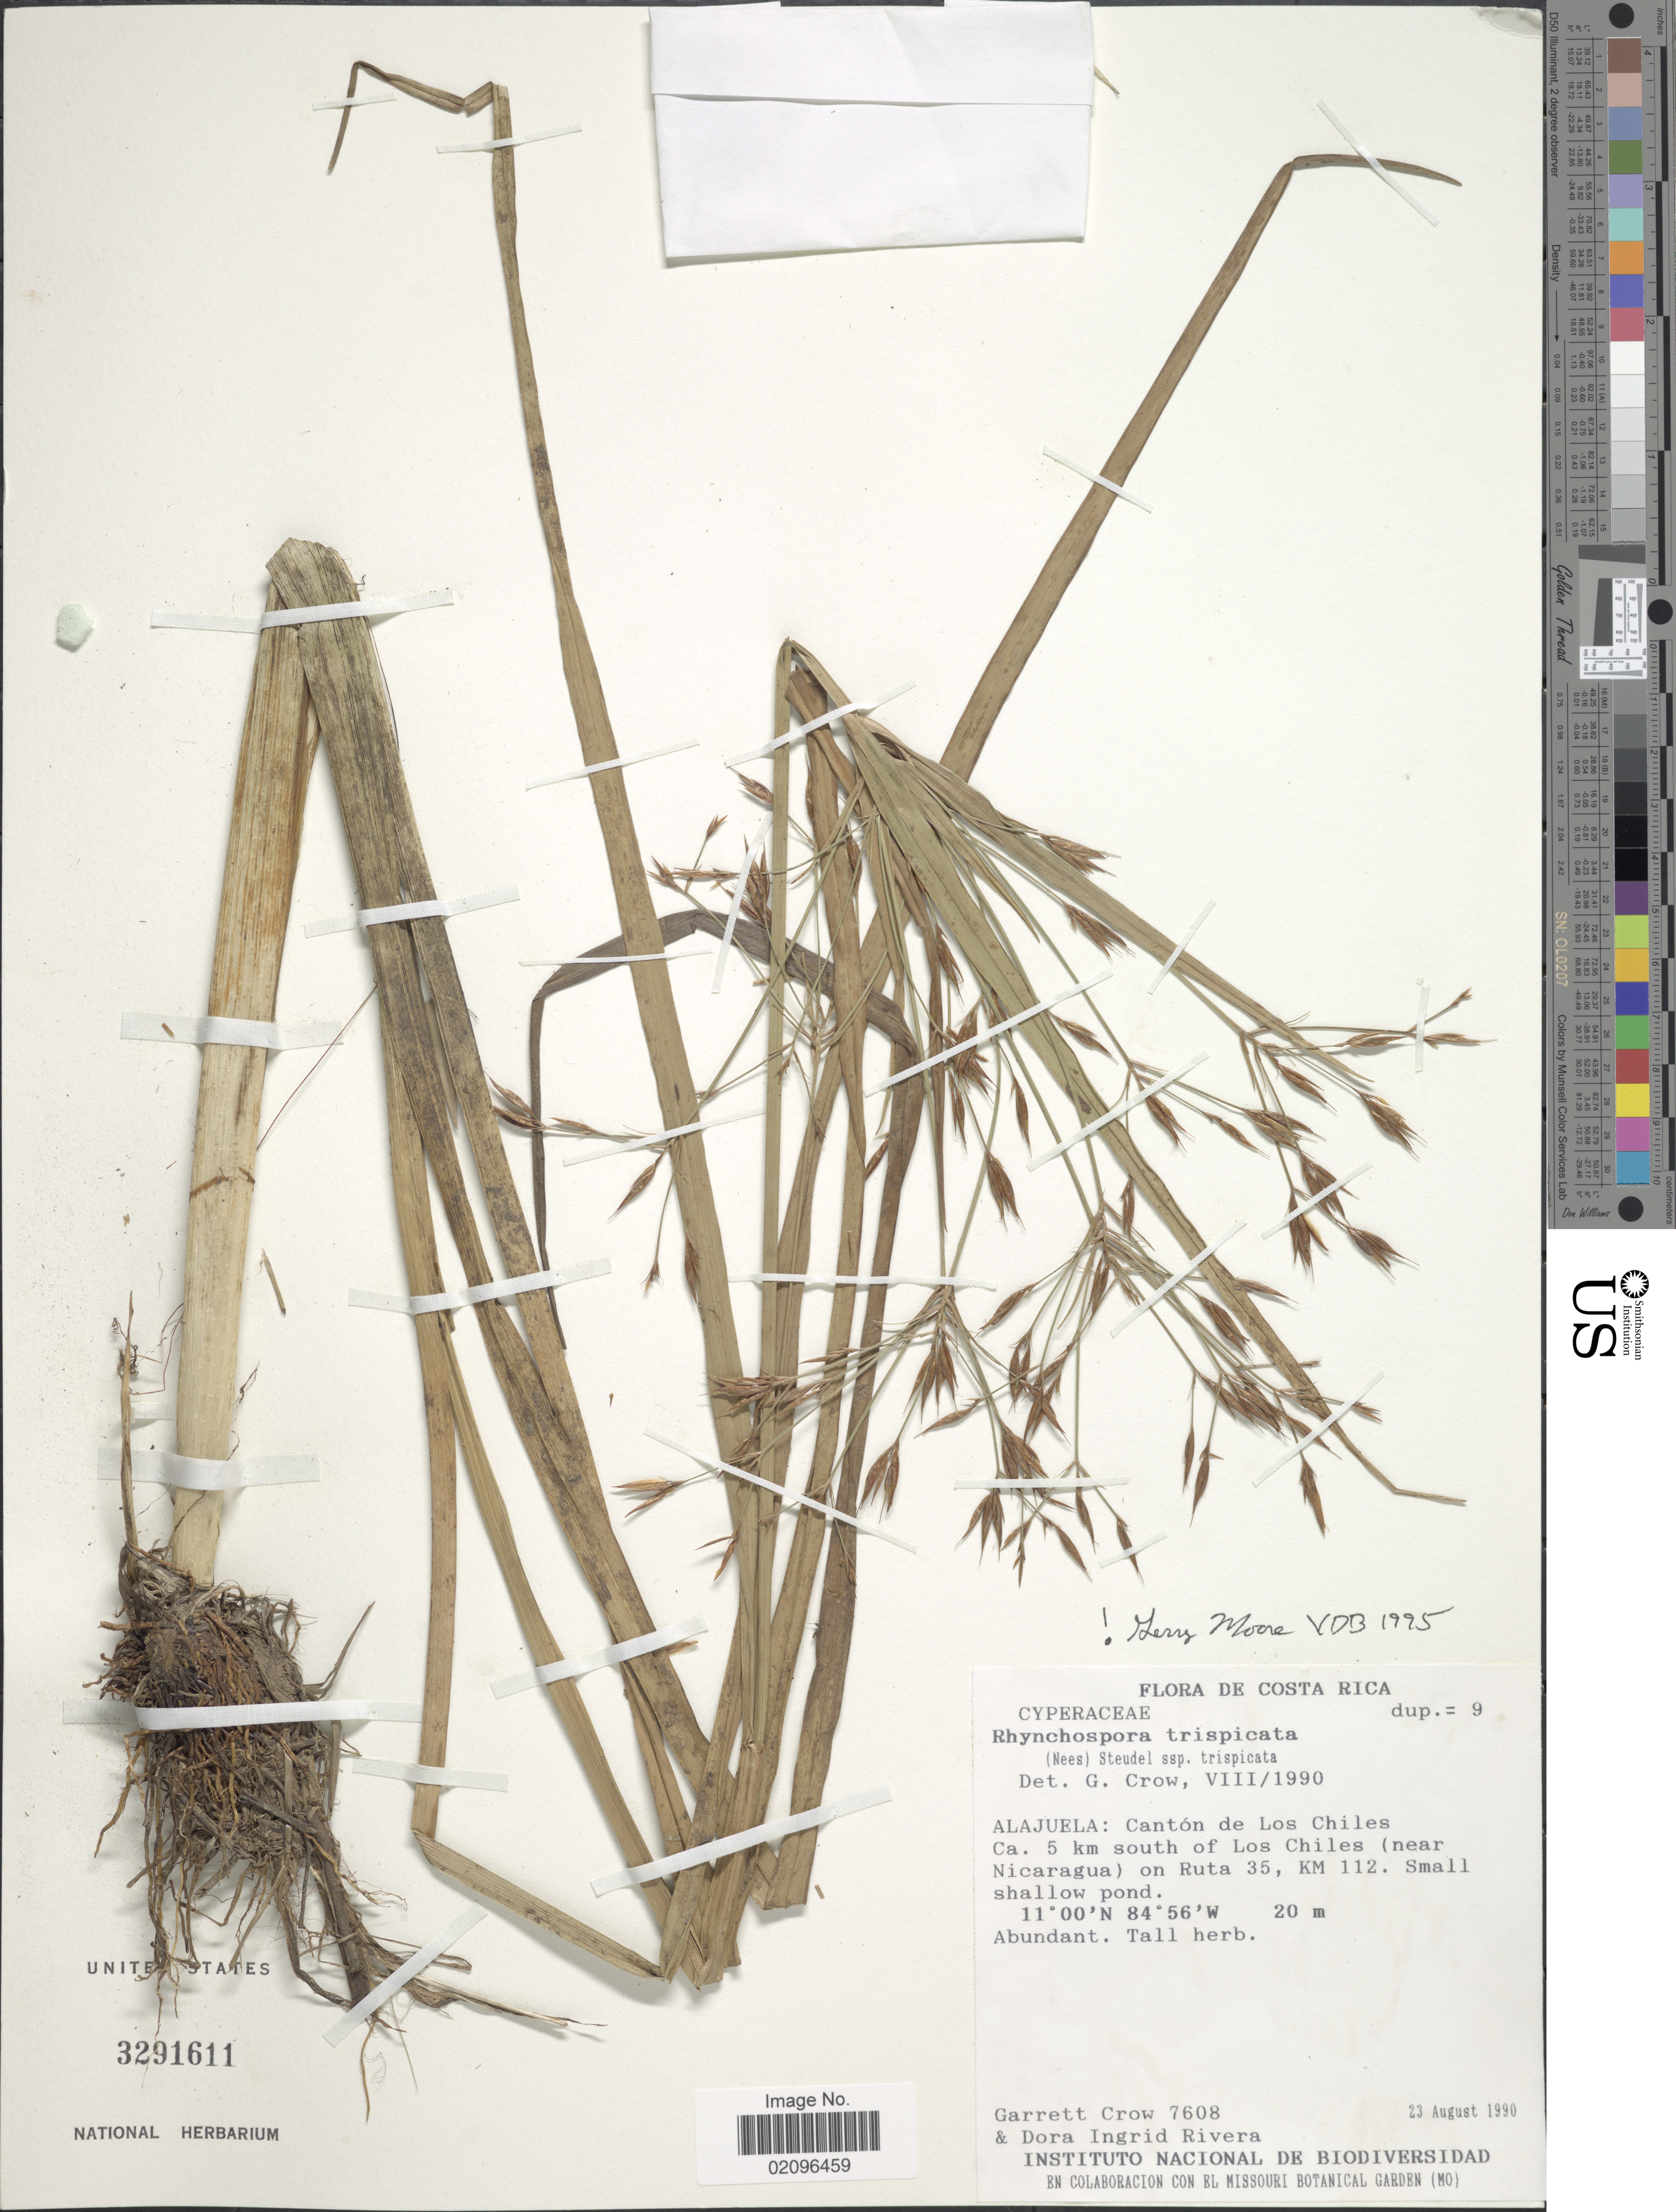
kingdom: Plantae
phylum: Tracheophyta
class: Liliopsida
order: Poales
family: Cyperaceae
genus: Rhynchospora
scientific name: Rhynchospora trispicata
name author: (Nees) Schrad. ex Steud.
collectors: G. E. Crow & D. I. Rivera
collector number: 7608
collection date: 1990-08-23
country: Costa Rica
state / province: Alajuela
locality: Costa Rica. Alajuela: Canton de Los Chiles Ca. 5 km south of Los Chiles (near Nicaragua) on Ruta 35, KM 112.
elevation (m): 20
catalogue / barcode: US 3291611